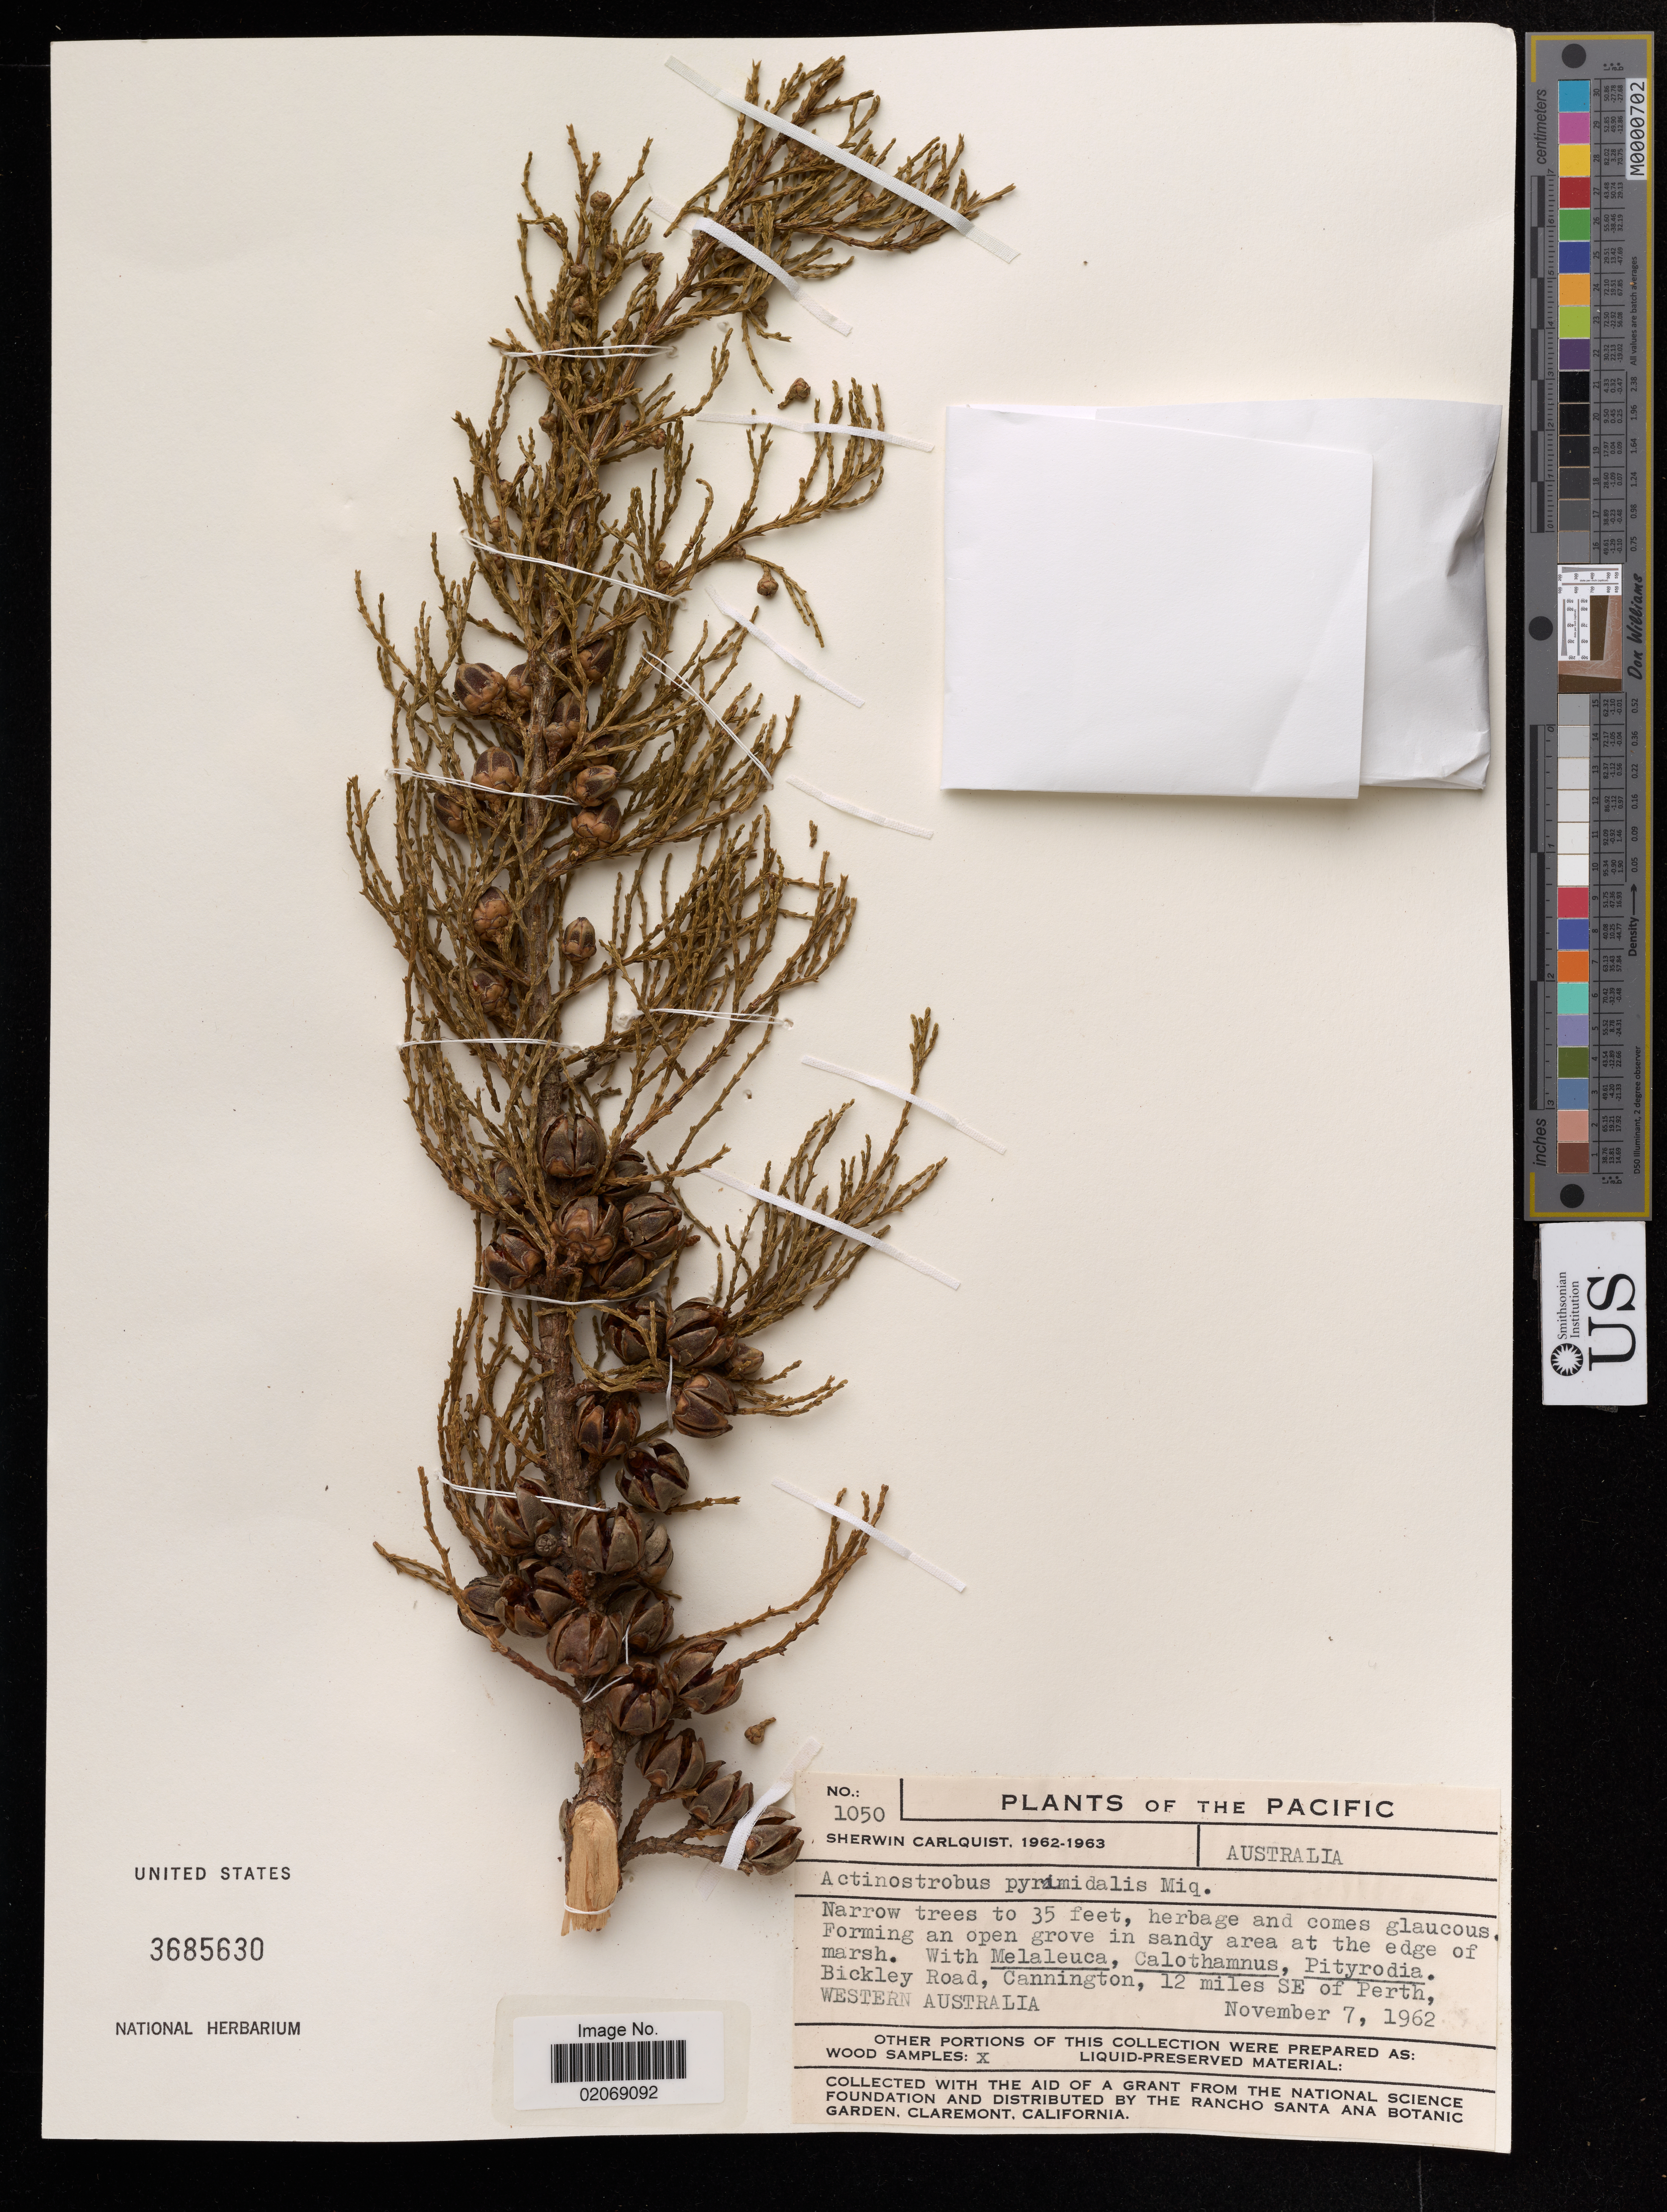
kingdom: Plantae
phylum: Tracheophyta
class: Pinopsida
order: Pinales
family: Cupressaceae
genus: Actinostrobus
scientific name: Actinostrobus pyramidalis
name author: Miq.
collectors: S. Carlquist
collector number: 1050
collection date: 1962-11-07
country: Australia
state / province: Western Australia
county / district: Cannington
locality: Bickley Road, Cannington, 12 miles SE of Perth.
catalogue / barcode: US 3685630